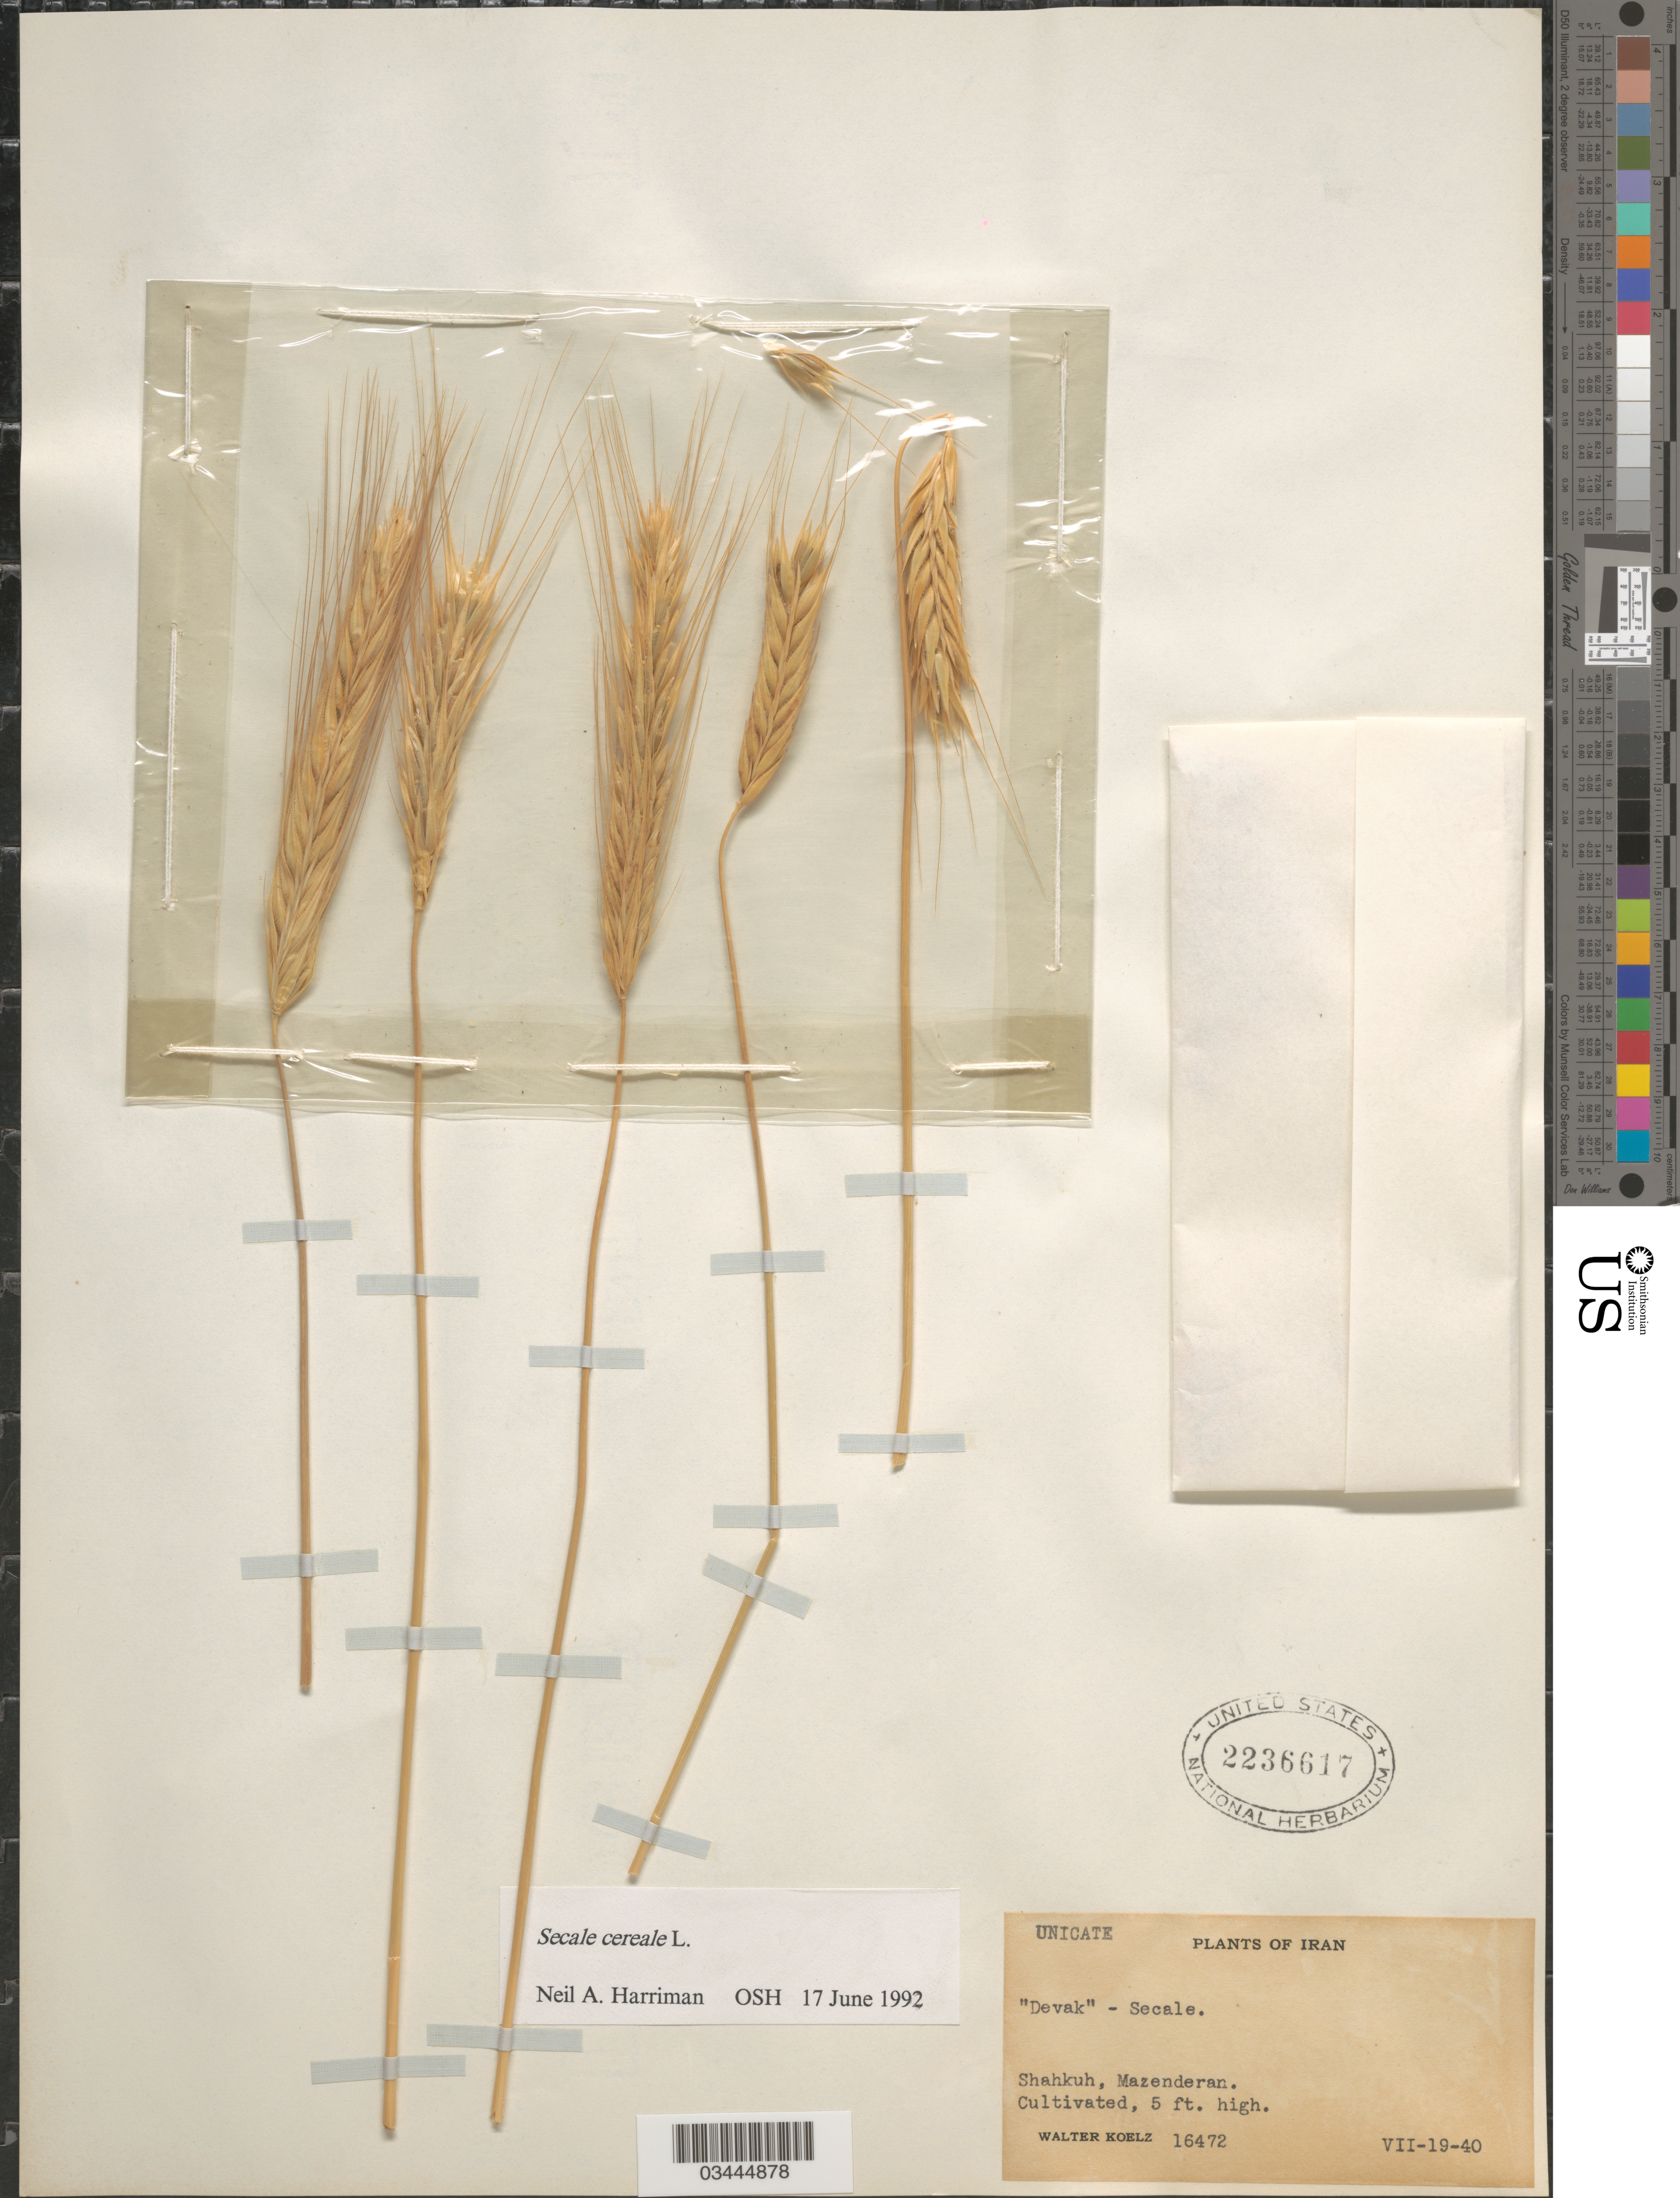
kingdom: Plantae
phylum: Tracheophyta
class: Liliopsida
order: Poales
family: Poaceae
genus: Secale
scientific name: Secale cereale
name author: L.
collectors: W. N. Koelz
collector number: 16472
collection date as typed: Transcribed d/m/y: 19/7/40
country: Iran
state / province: Mazandaran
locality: Shahkuh, Mazenderan.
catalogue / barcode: US 2236617